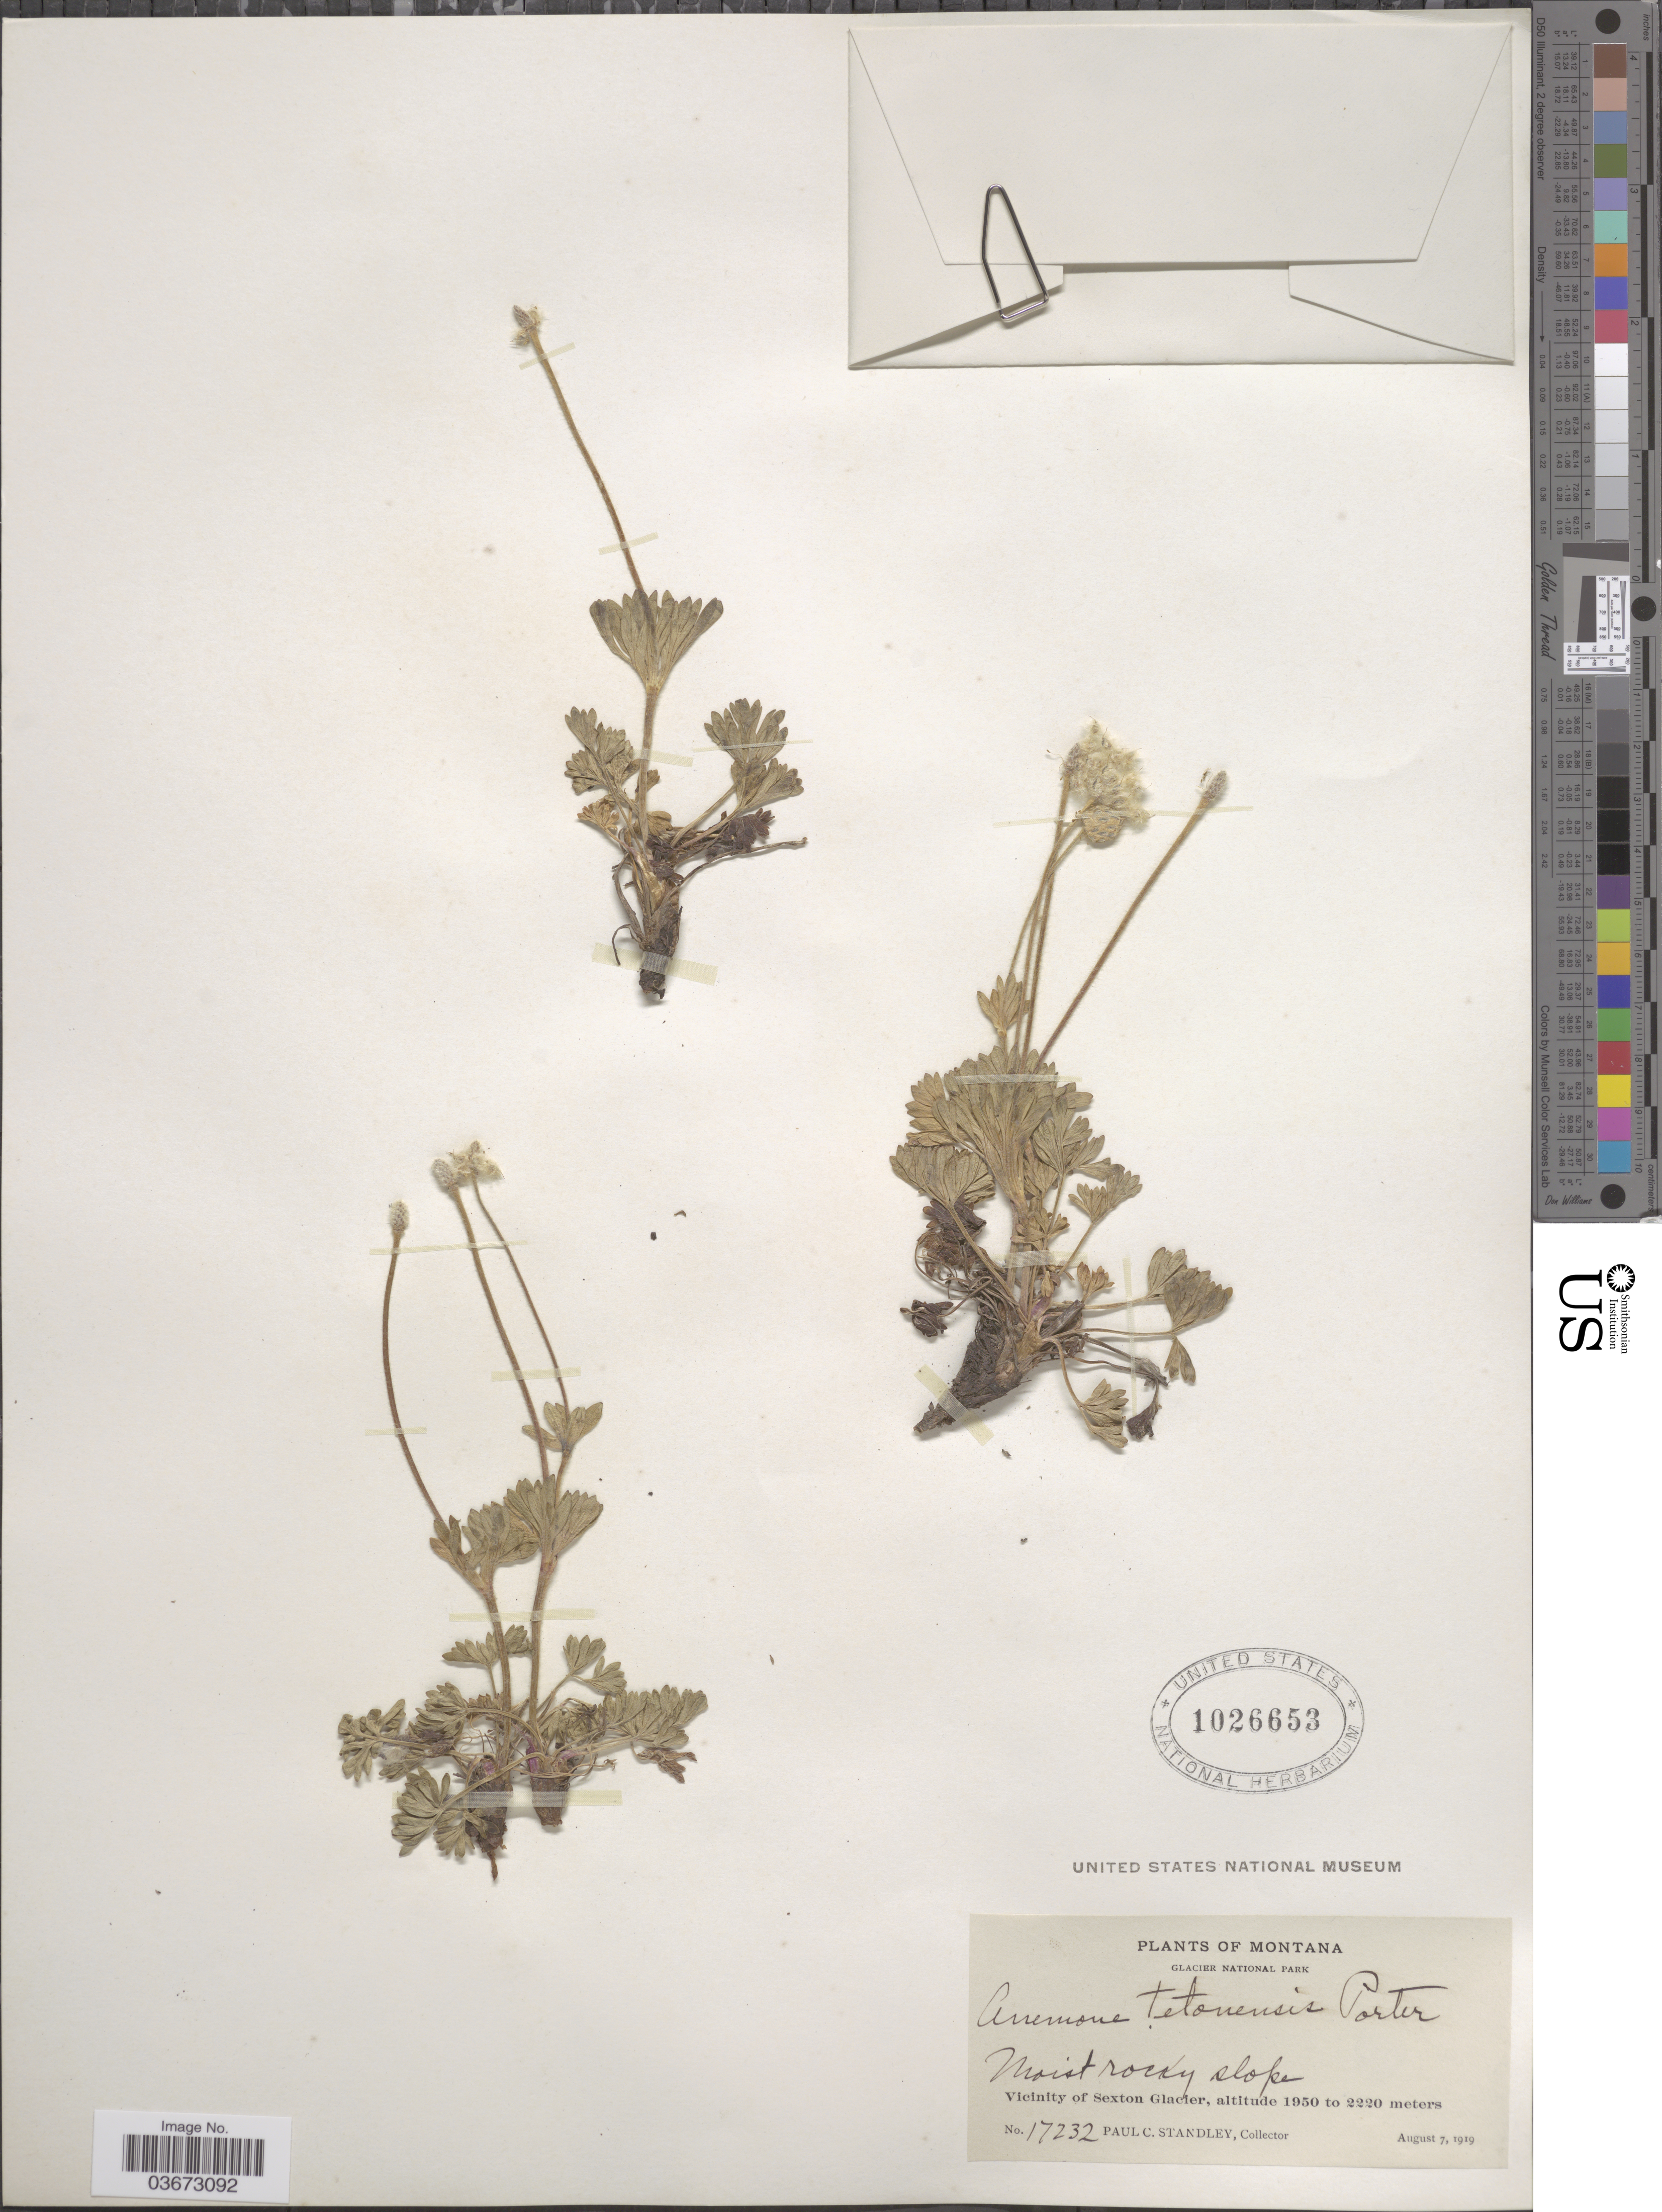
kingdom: Plantae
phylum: Tracheophyta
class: Magnoliopsida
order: Ranunculales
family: Ranunculaceae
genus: Anemone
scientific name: Anemone tetonensis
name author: Porter ex Britton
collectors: P. C. Standley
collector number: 17232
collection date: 1919-08-07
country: United States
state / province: Montana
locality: Glacier National Park. Moist rocky slope. Vicinity of Sexton Glacier.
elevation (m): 1950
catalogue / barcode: US 1026653